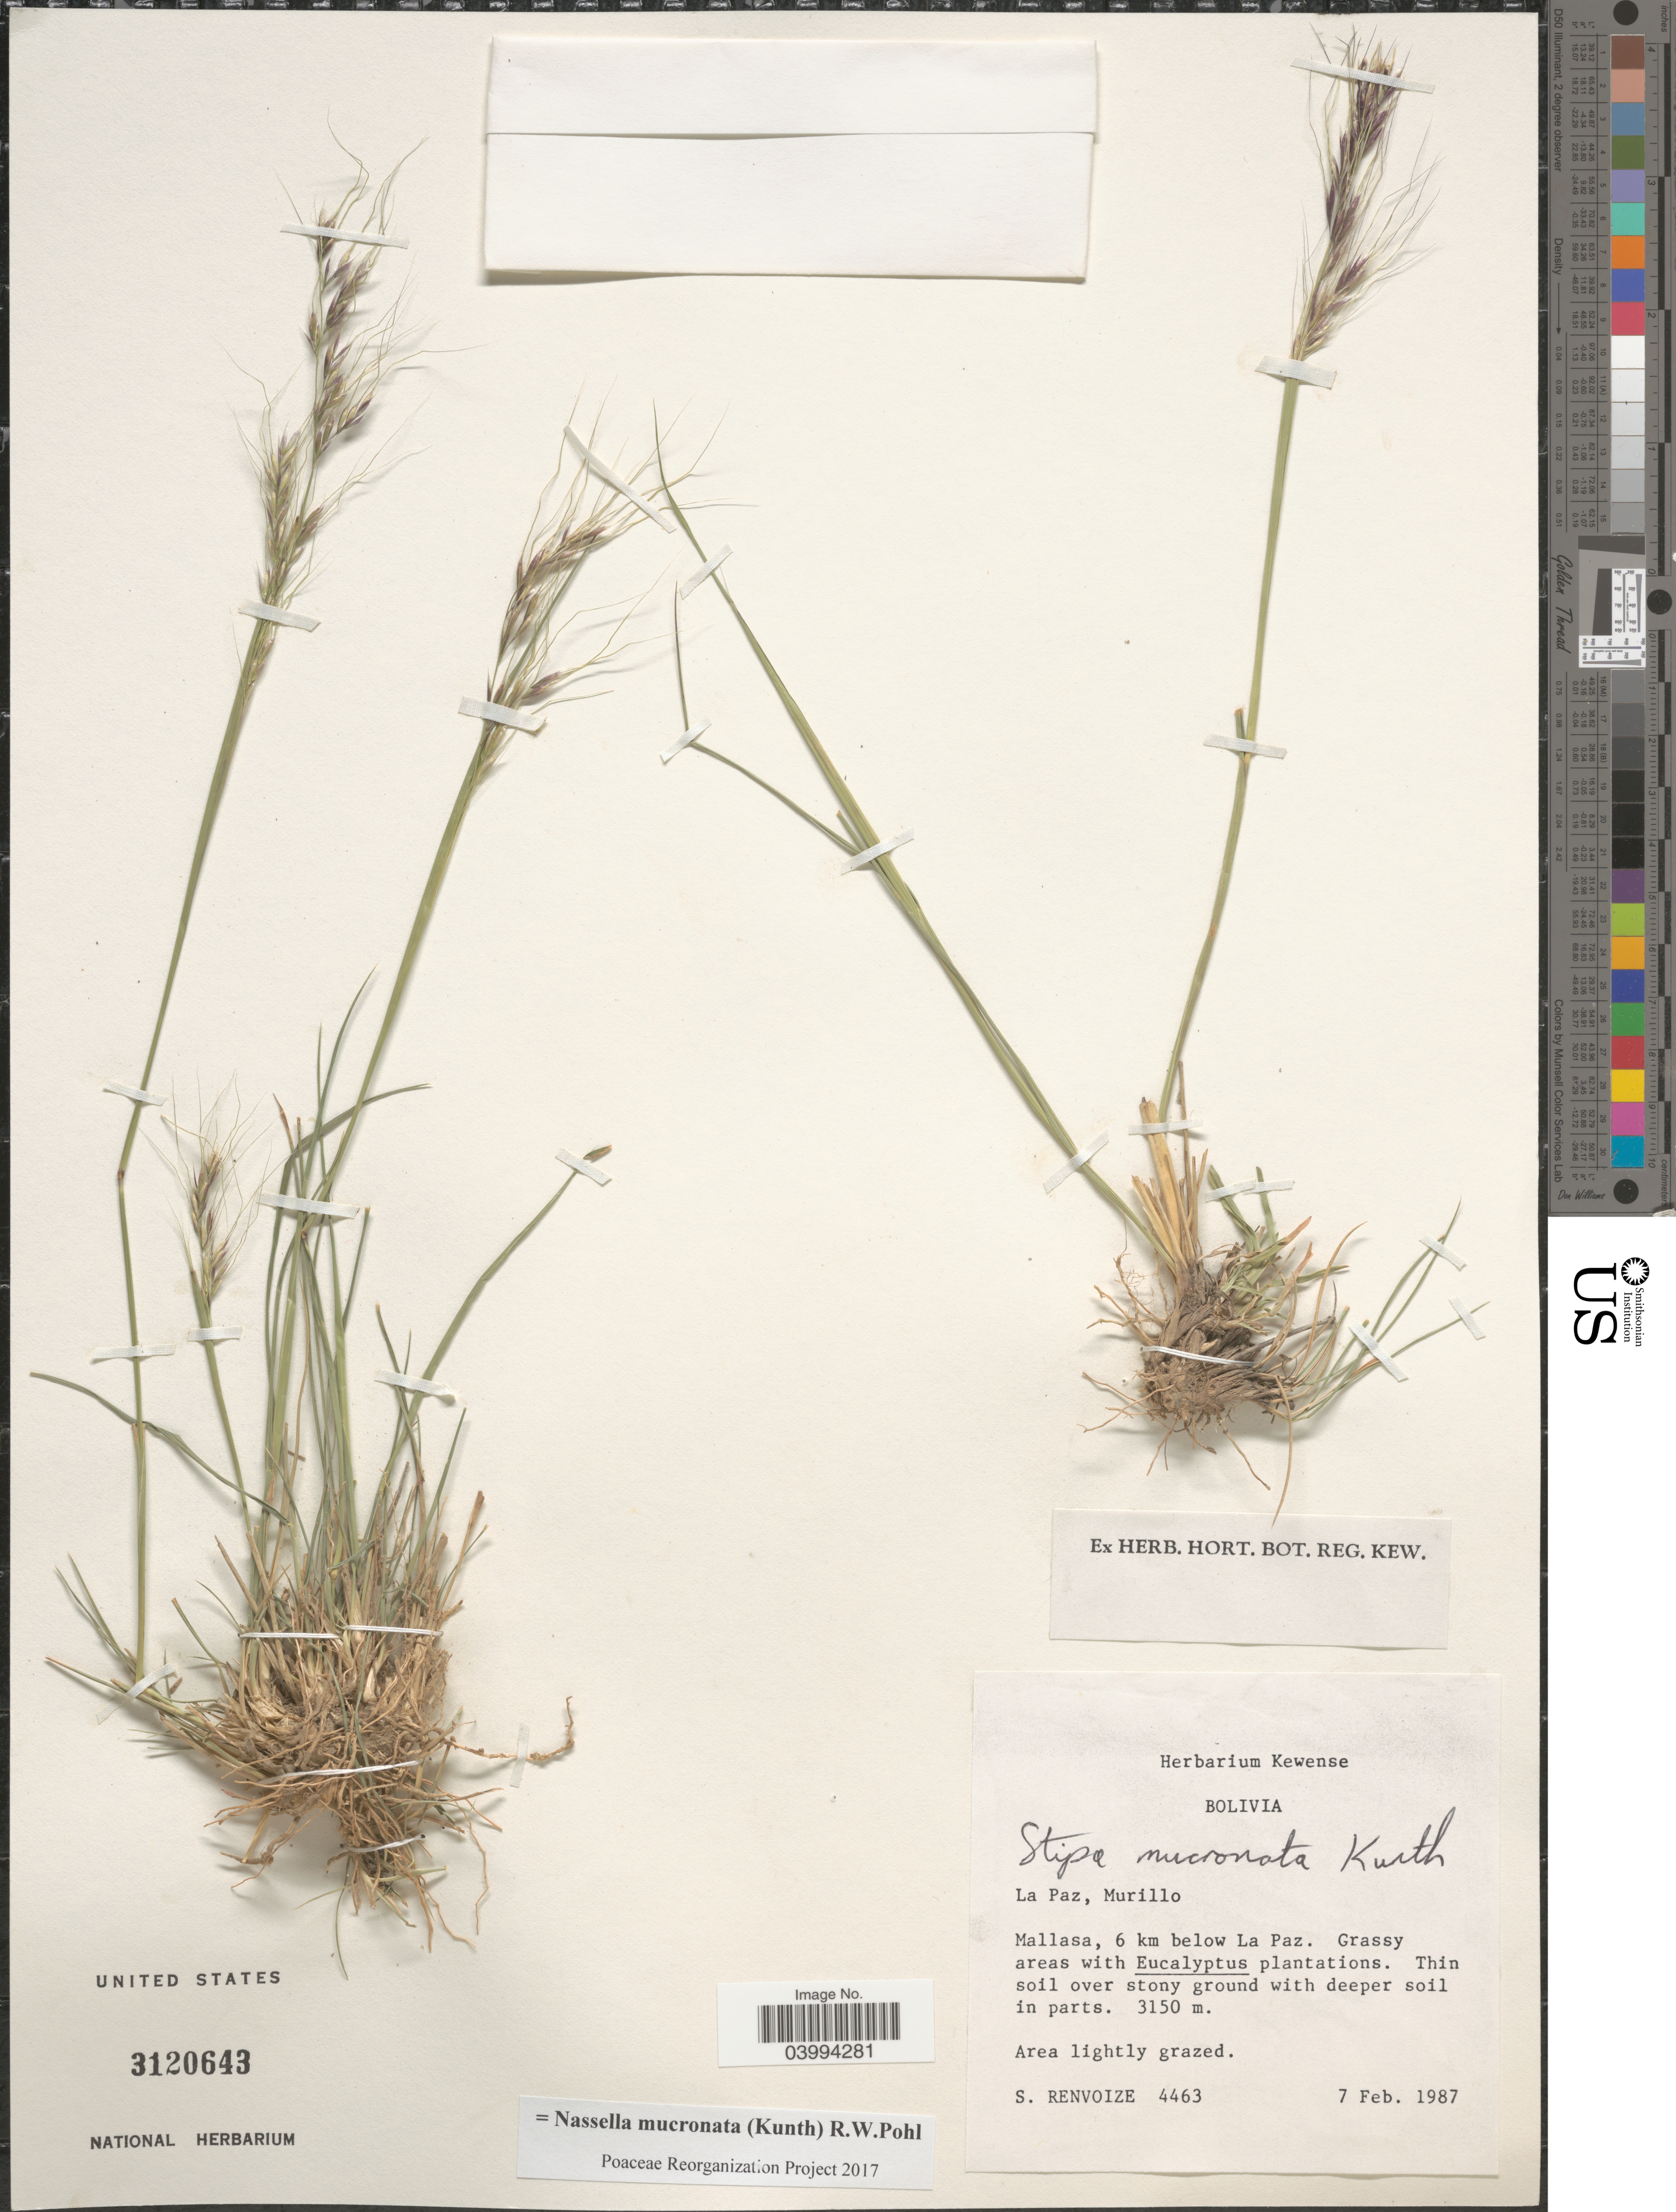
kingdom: Plantae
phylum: Tracheophyta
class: Liliopsida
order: Poales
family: Poaceae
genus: Nassella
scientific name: Nassella mucronata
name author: (Kunth) R.W. Pohl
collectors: S. A. Renvoize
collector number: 4463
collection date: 1987-02-07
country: Bolivia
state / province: La Paz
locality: Murillo. Mallasa, 6 km below La Paz.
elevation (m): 3150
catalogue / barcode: US 3120643